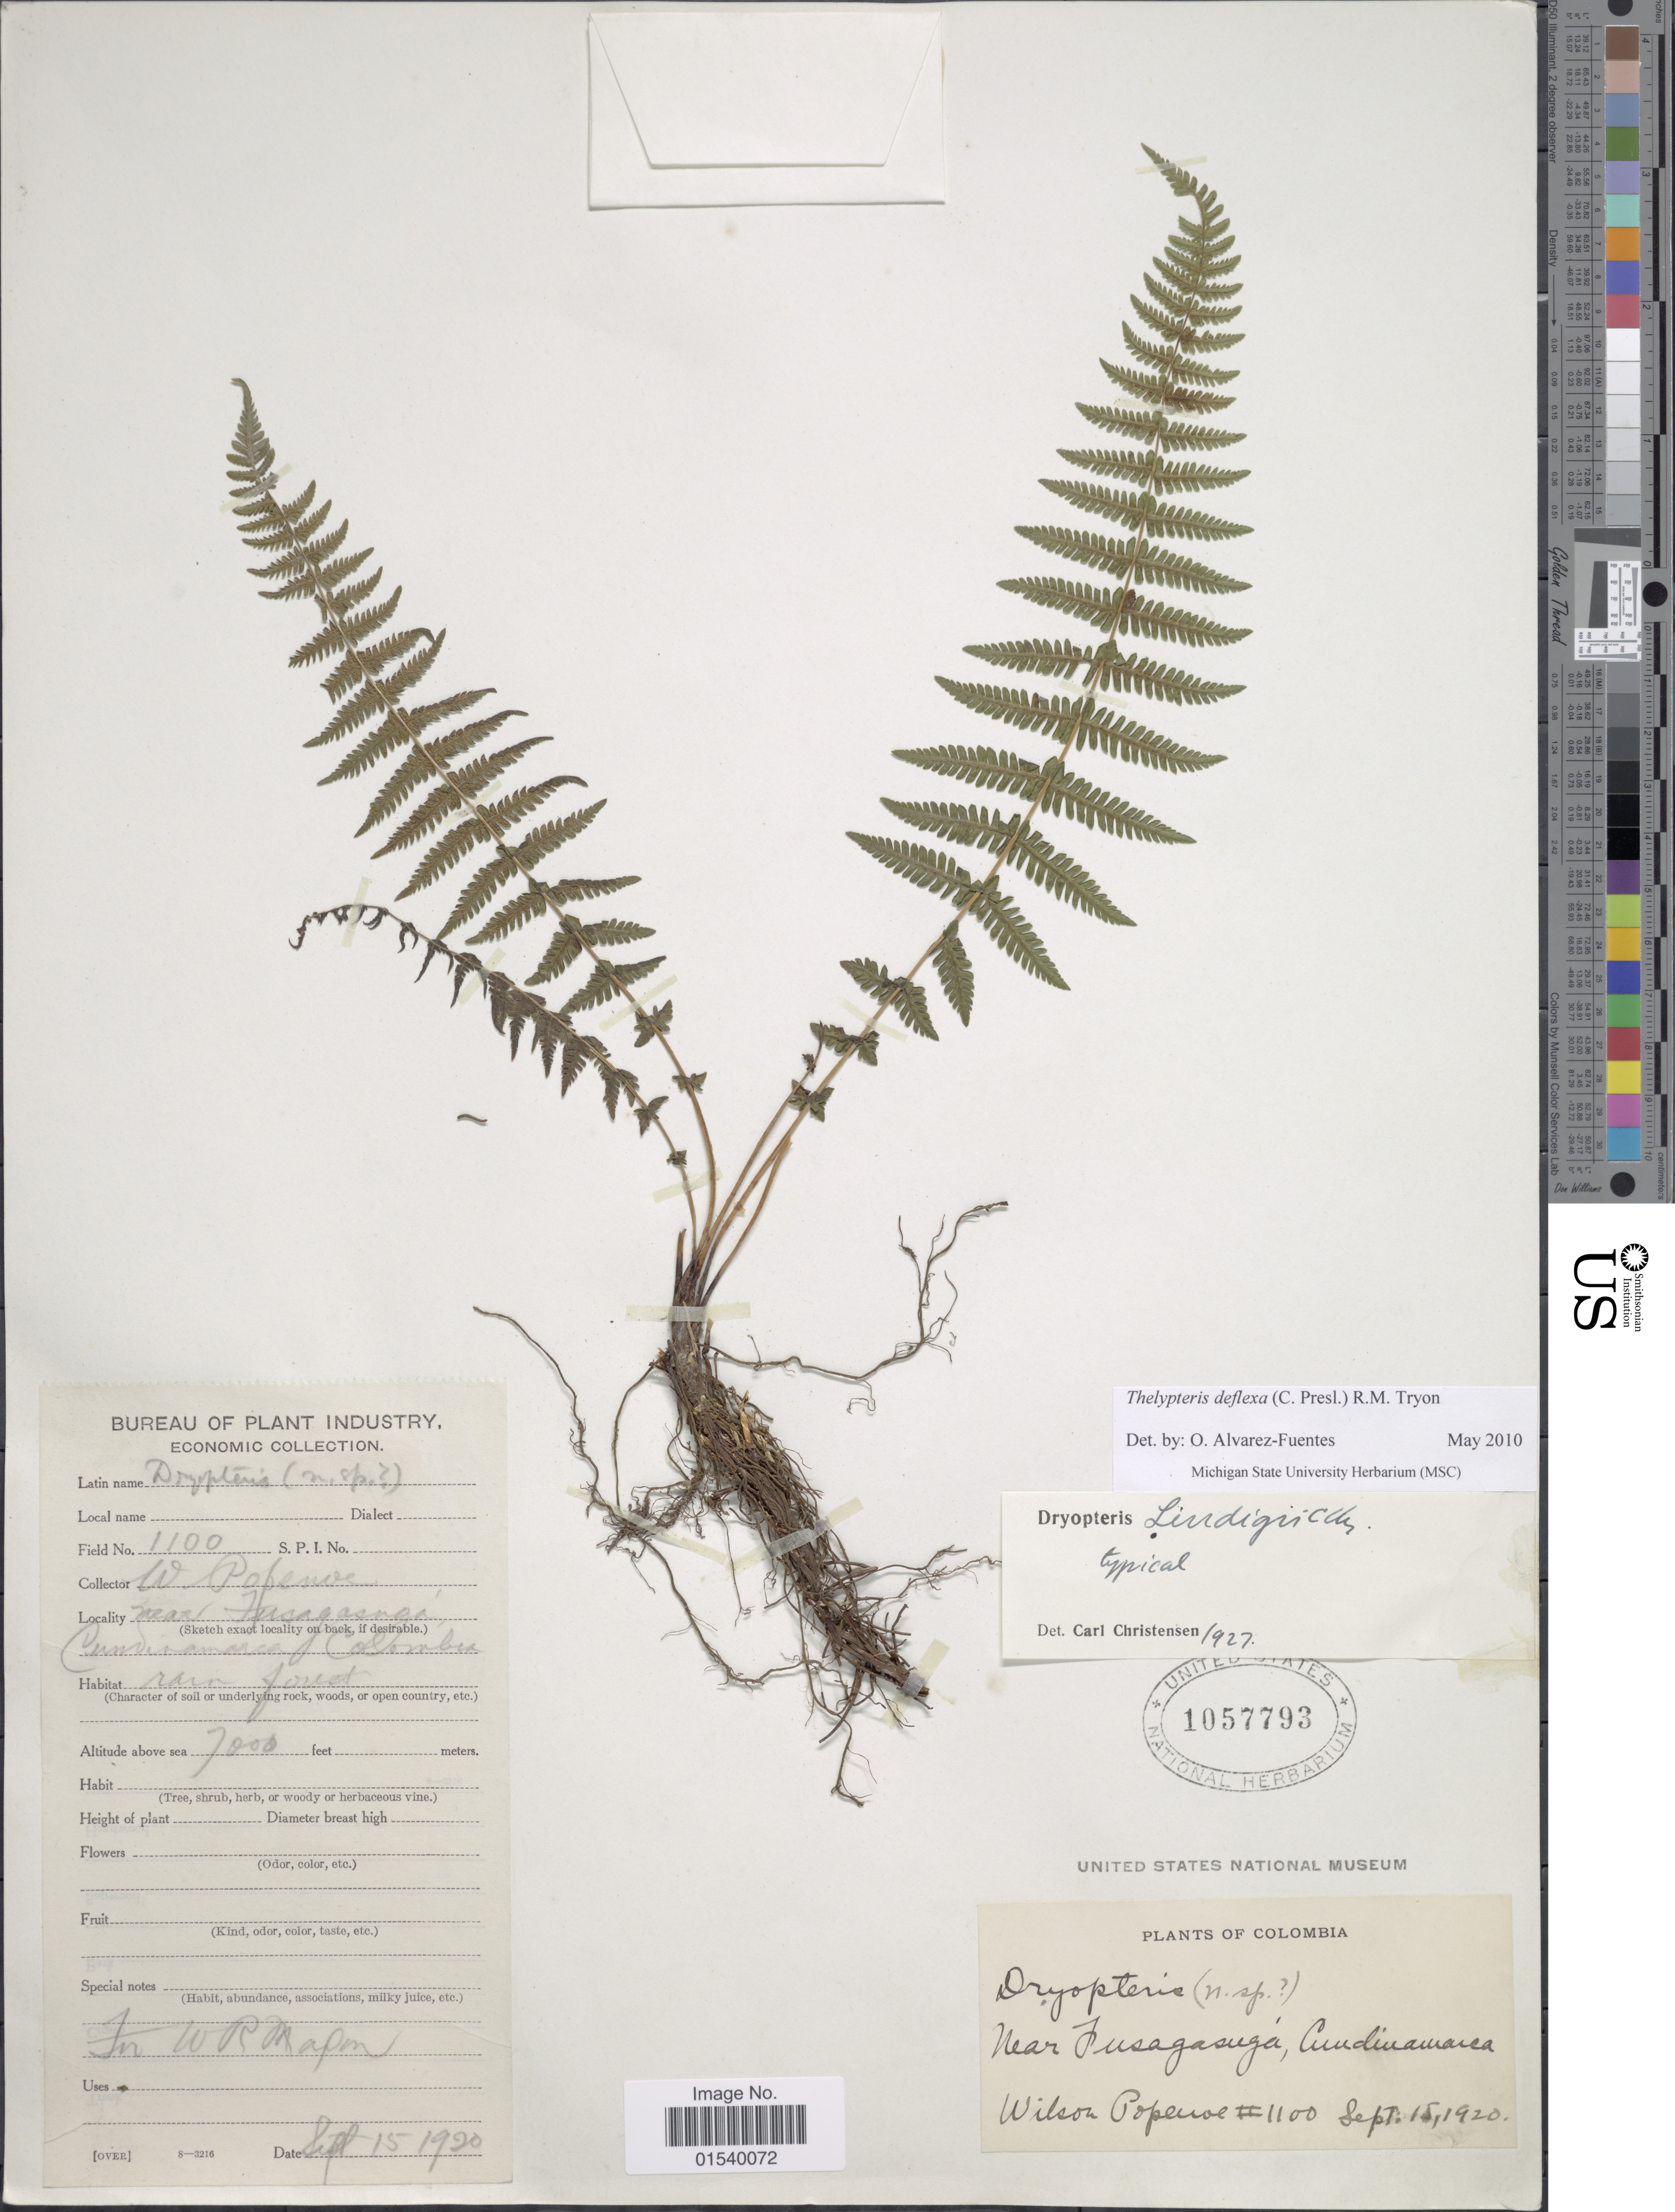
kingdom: Plantae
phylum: Tracheophyta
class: Polypodiopsida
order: Polypodiales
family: Thelypteridaceae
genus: Amauropelta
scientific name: Amauropelta deflexa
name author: (C. Presl) Á. Löve & D. Löve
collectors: W. Popenoe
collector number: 1100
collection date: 1920-09-15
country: Colombia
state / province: Cundinamarca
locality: Near Fusagasugá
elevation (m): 2134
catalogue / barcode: US 1057793